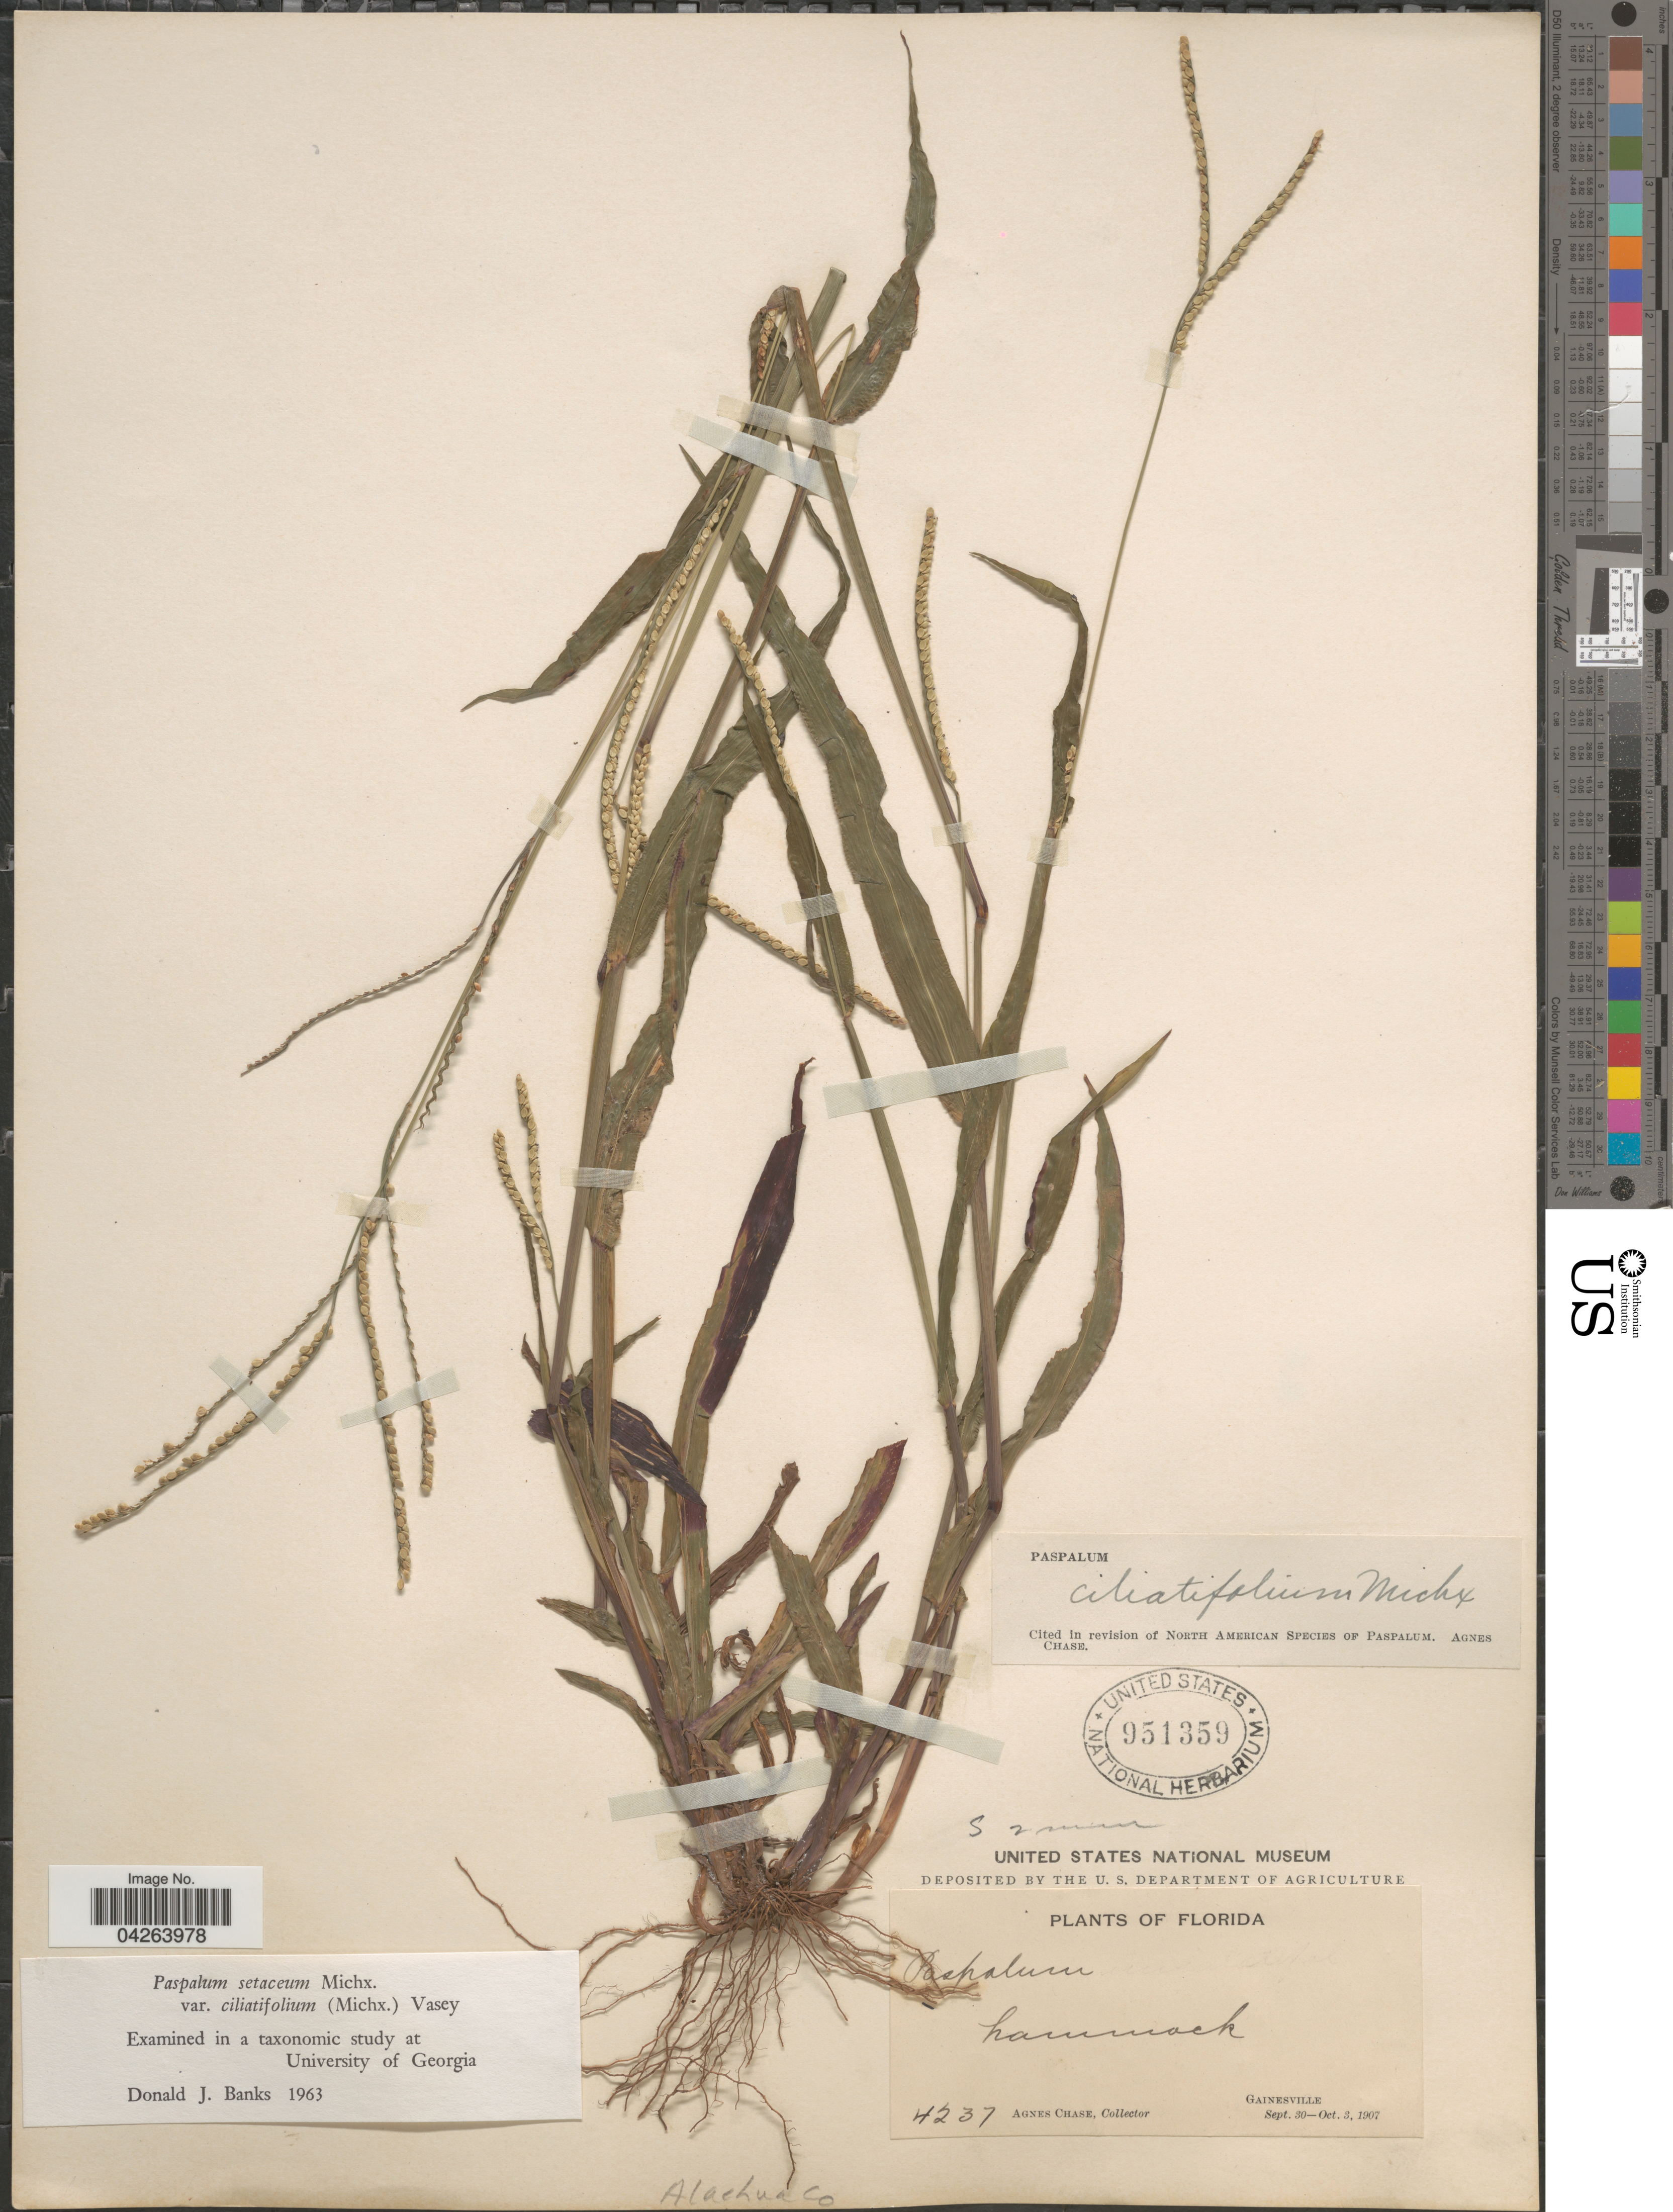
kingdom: Plantae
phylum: Tracheophyta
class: Liliopsida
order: Poales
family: Poaceae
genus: Paspalum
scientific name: Paspalum setaceum var. ciliatifolium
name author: (Michx.) Vasey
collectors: A. Chase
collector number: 4237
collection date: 1907-09-30/1907-10-03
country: United States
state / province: Florida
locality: Gainesville. Alachua Co.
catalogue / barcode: US 951359